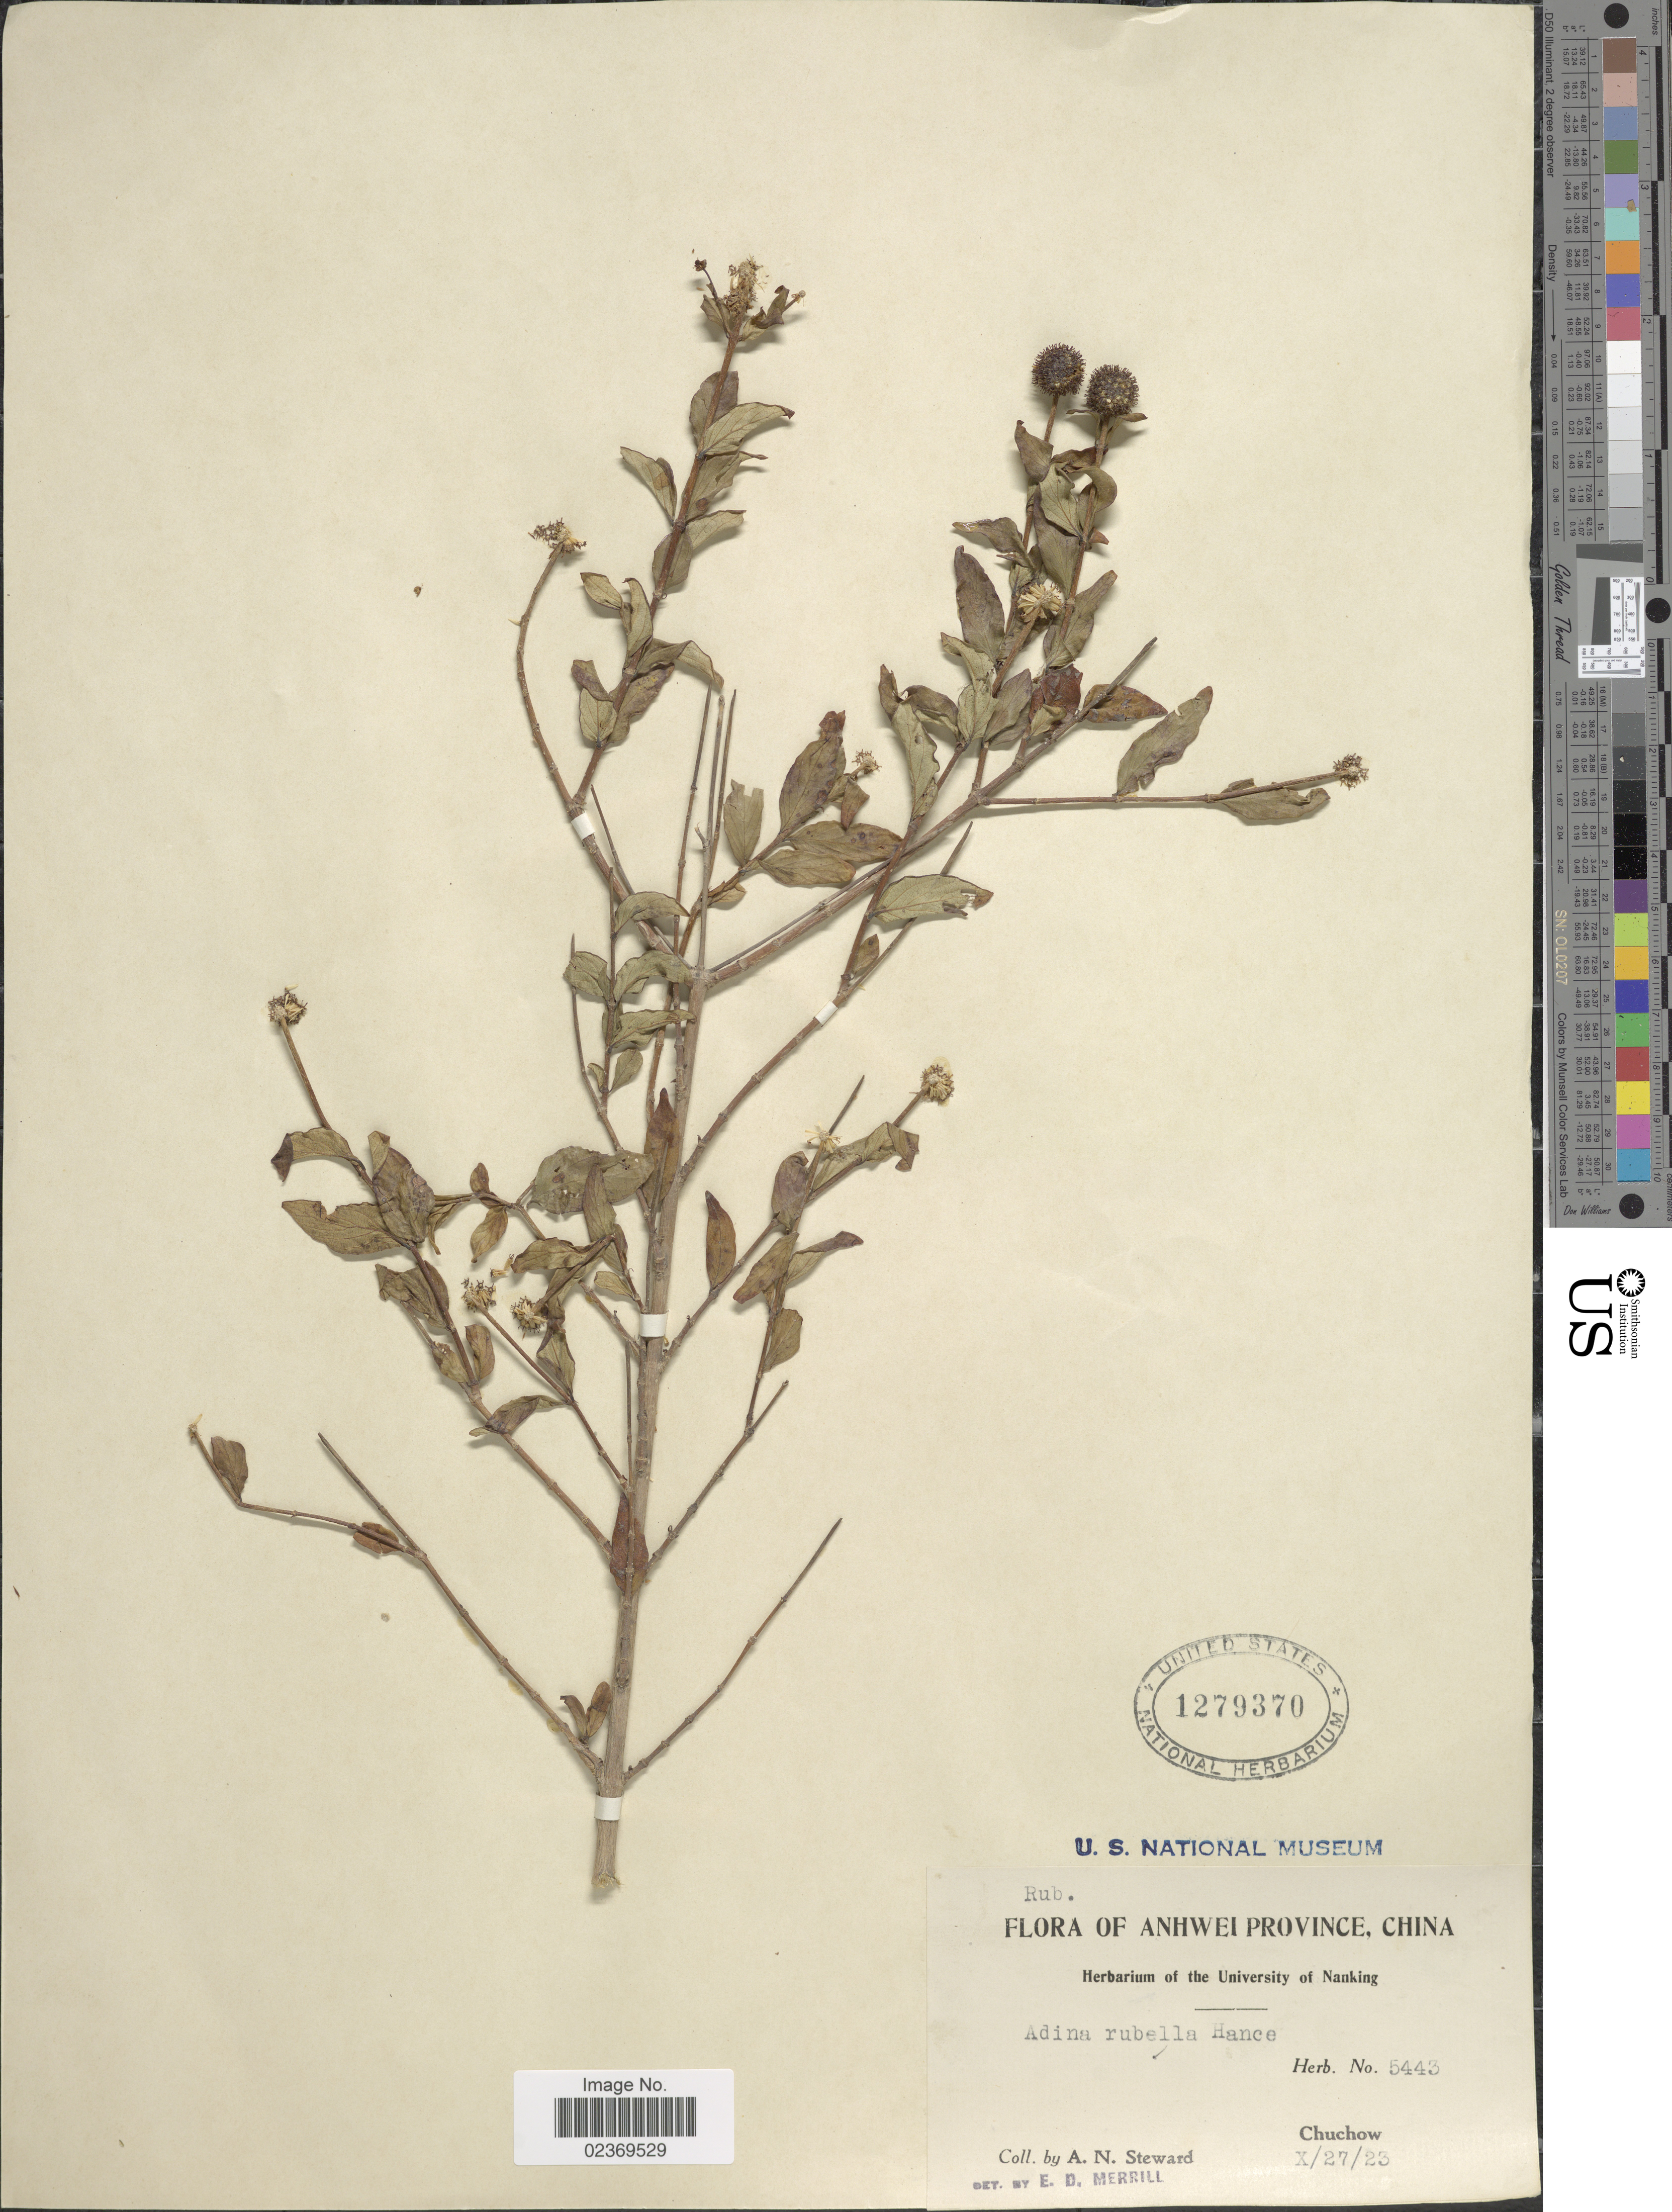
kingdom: Plantae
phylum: Tracheophyta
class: Magnoliopsida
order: Gentianales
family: Rubiaceae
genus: Adina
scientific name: Adina rubella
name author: Hance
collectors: A. N. Steward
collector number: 5443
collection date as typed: Transcribed d/m/y: 27/10/23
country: China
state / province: Anhui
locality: Anhwei Province, Chuchow.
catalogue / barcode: US 1279370